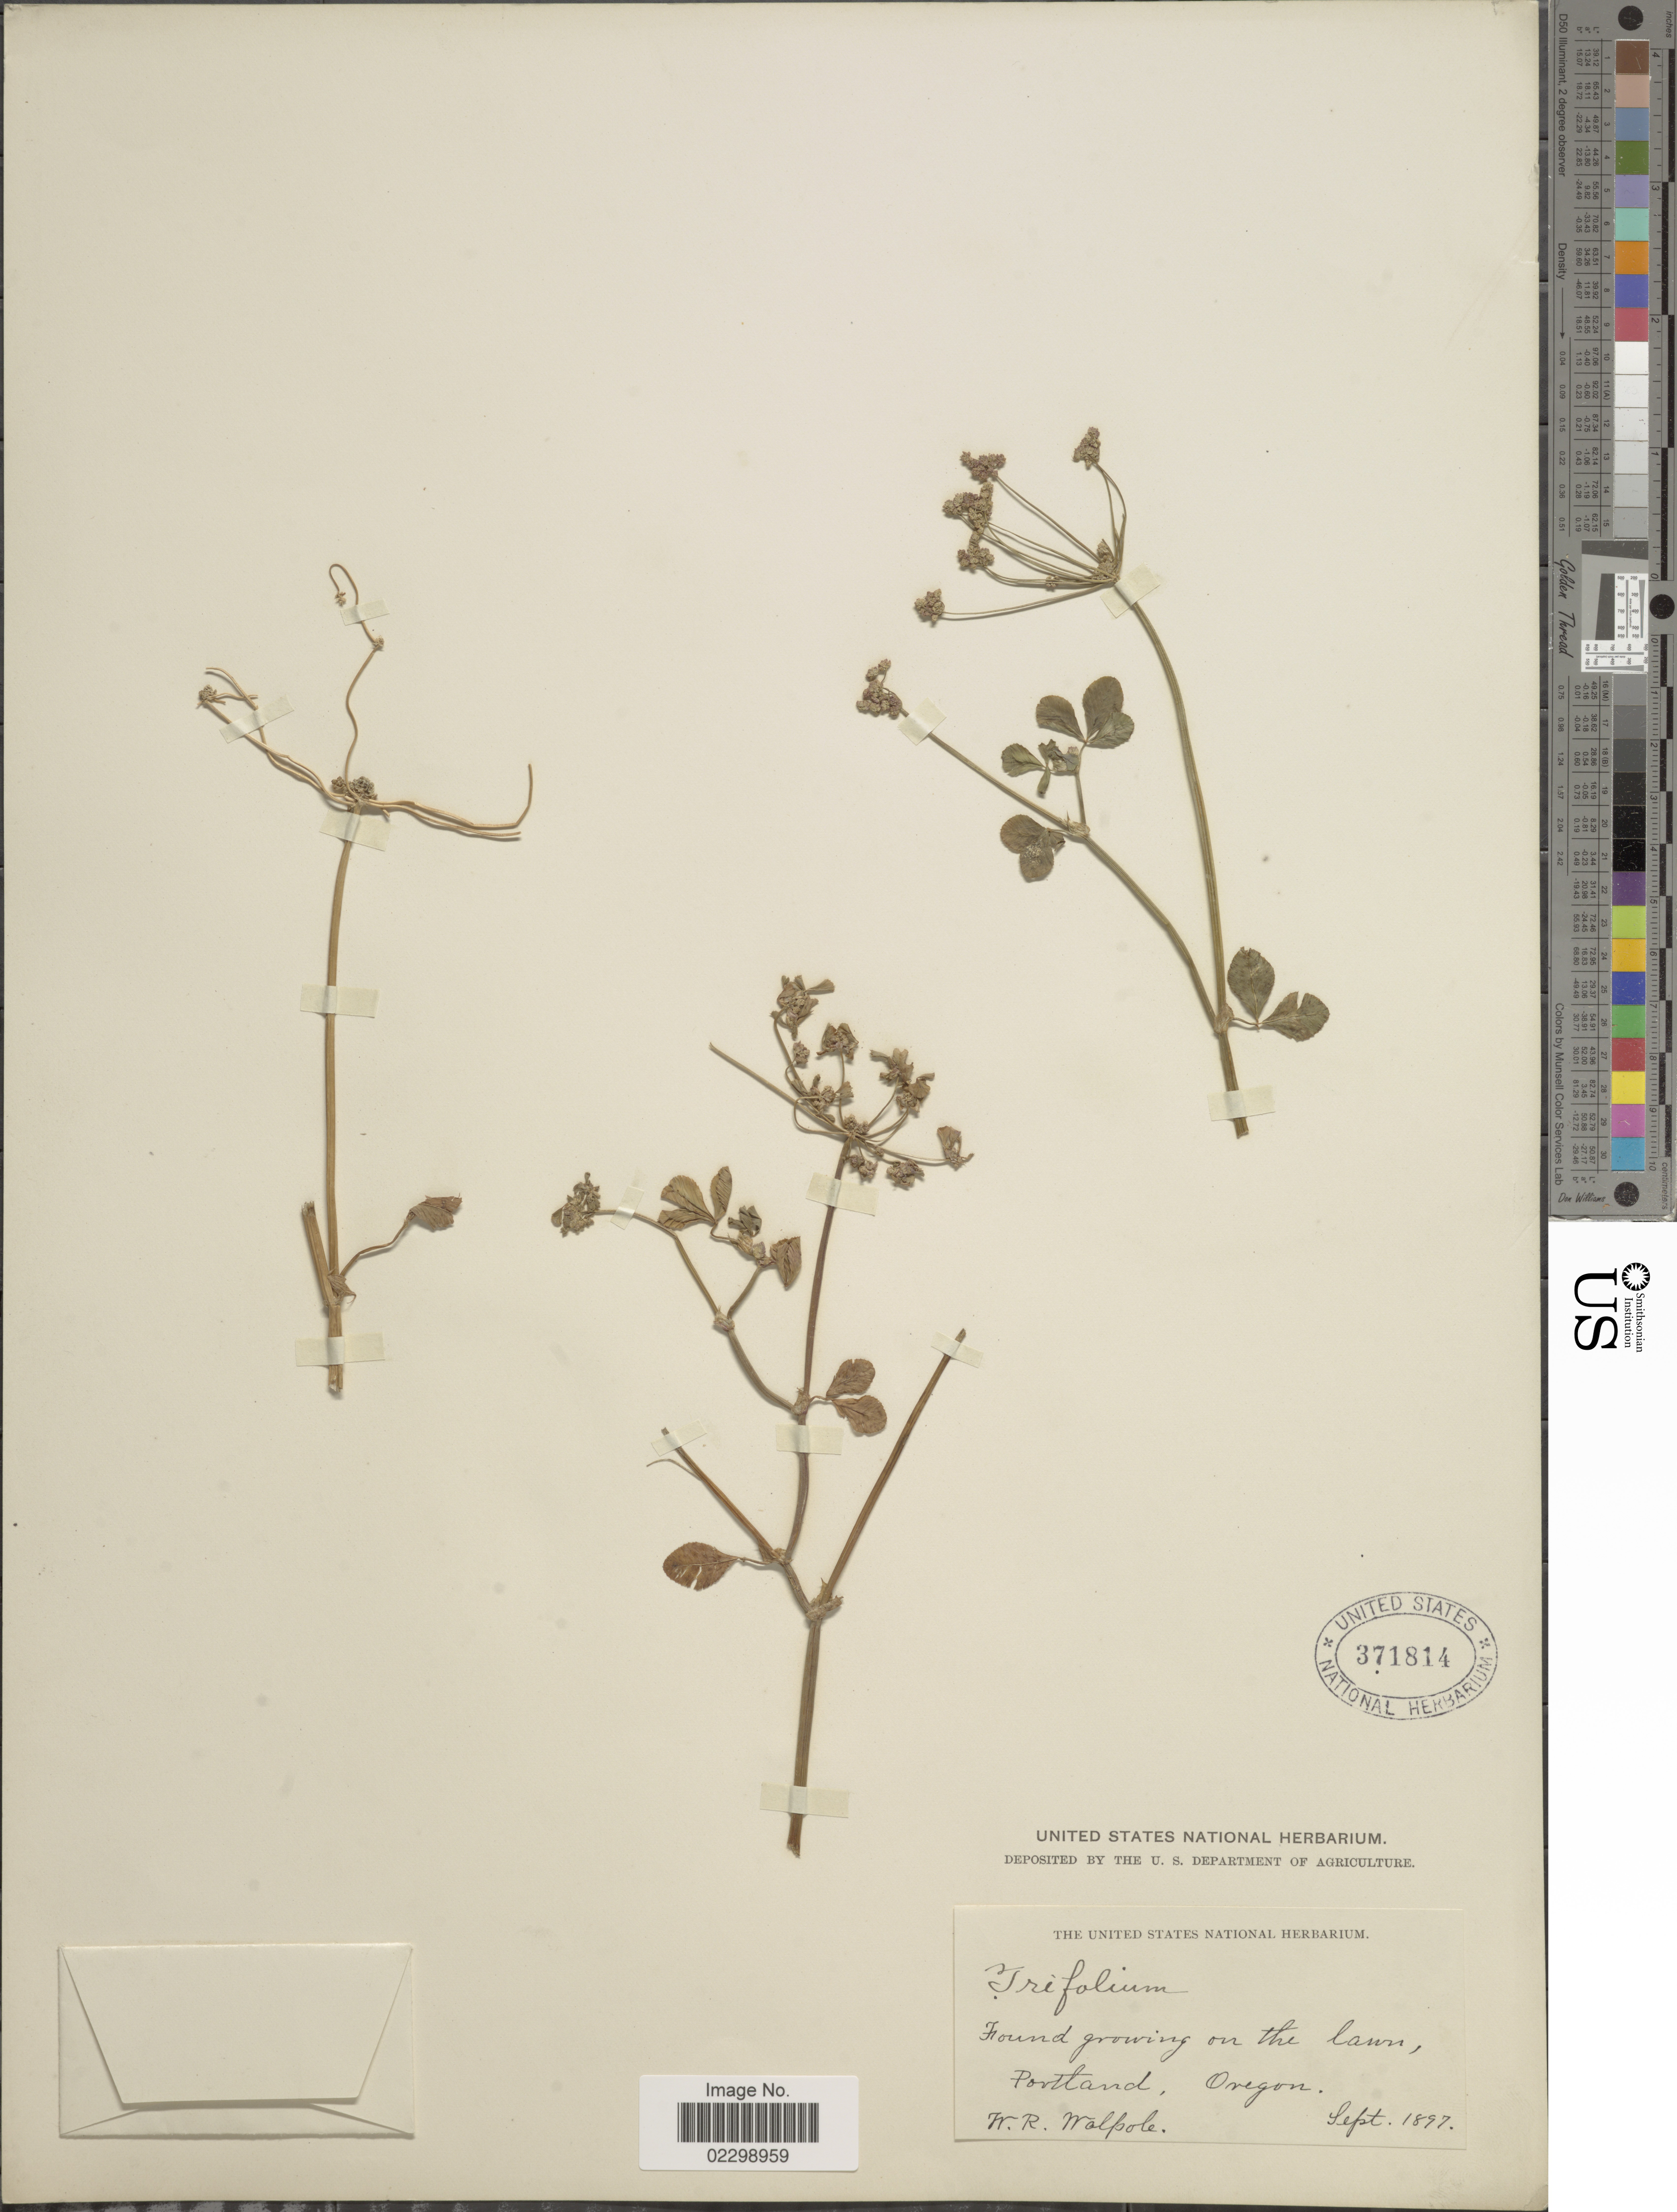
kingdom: Plantae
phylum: Tracheophyta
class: Magnoliopsida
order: Fabales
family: Fabaceae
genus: Trifolium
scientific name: Trifolium strictum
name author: L.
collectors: W. Walpole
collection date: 1897-09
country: United States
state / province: Oregon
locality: Growing on the lawn, Portland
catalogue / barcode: US 371814